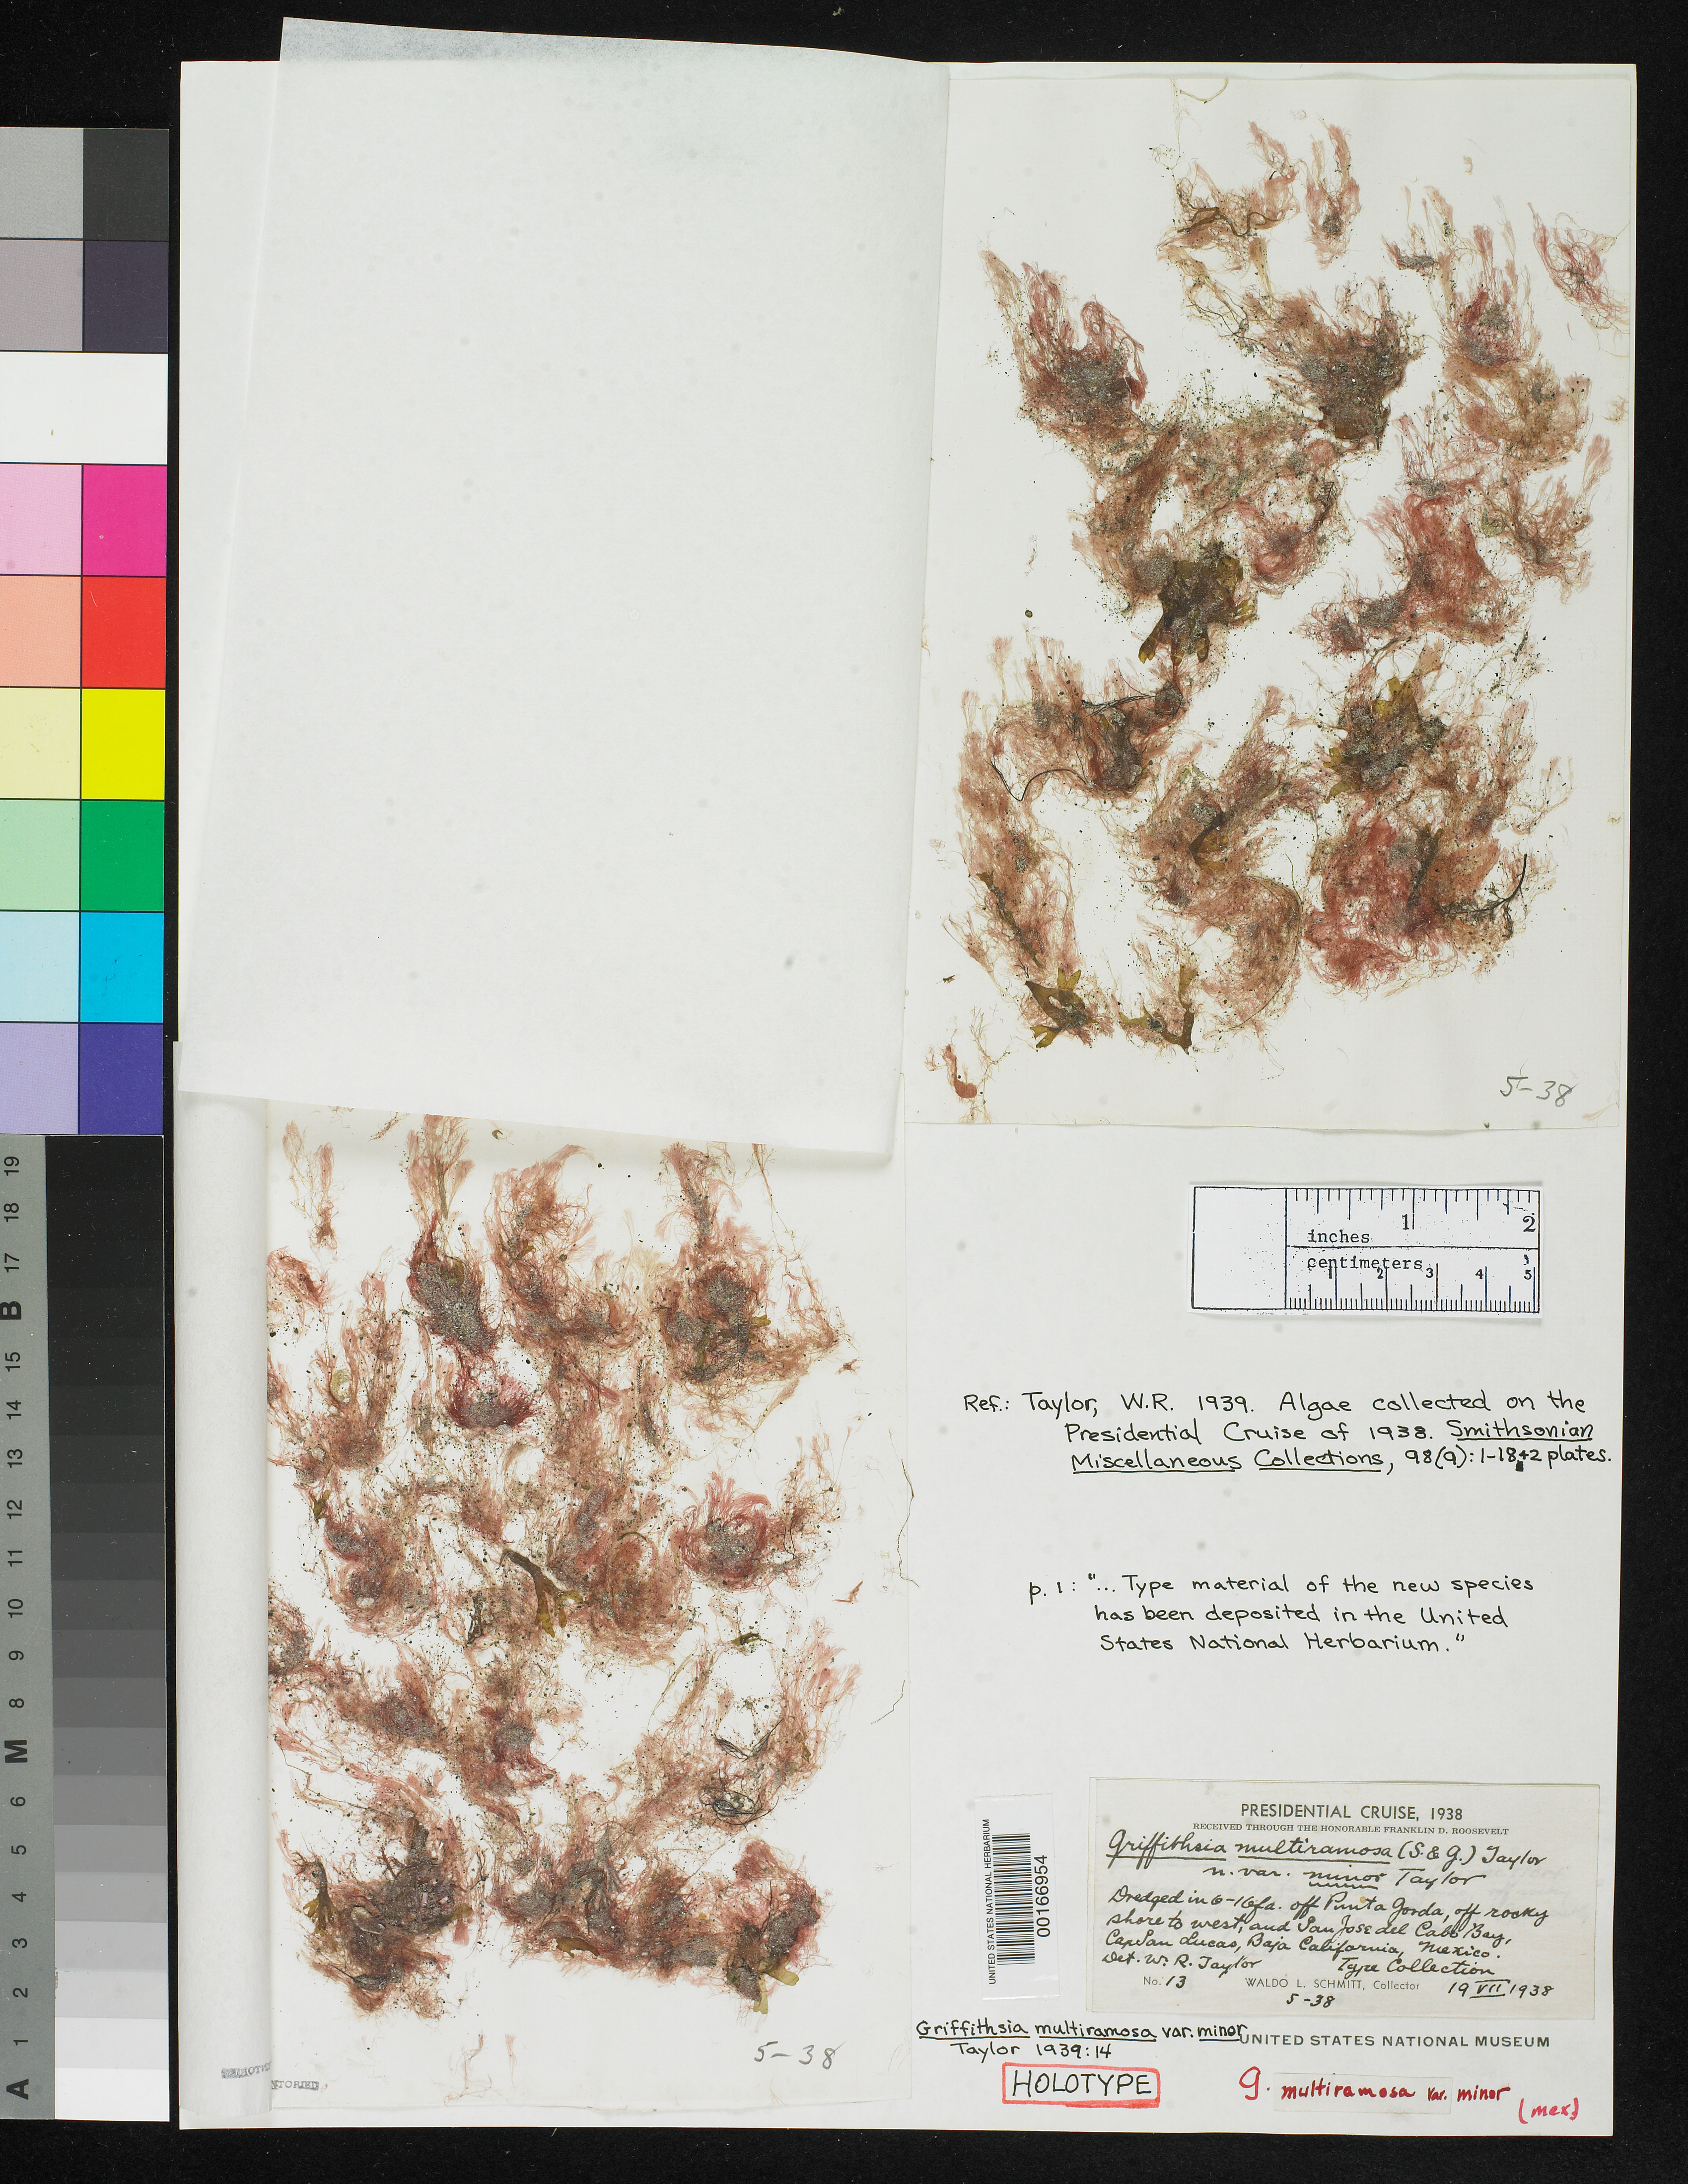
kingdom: Plantae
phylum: Rhodophyta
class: Florideophyceae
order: Ceramiales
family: Wrangeliaceae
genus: Griffithsia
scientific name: Griffithsia multiramosa var. minor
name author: W.R. Taylor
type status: Holotype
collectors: W. L. Schmitt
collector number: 13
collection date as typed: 19 Jul 1938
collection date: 1938-07-19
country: Mexico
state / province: Baja California Sur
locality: Cabo San Lucas, off Punta Gorda and Bahia San Jose del Cabo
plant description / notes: Roosevelt Expedition, 1938 [Presidential Cruise, 1938].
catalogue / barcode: US 56512